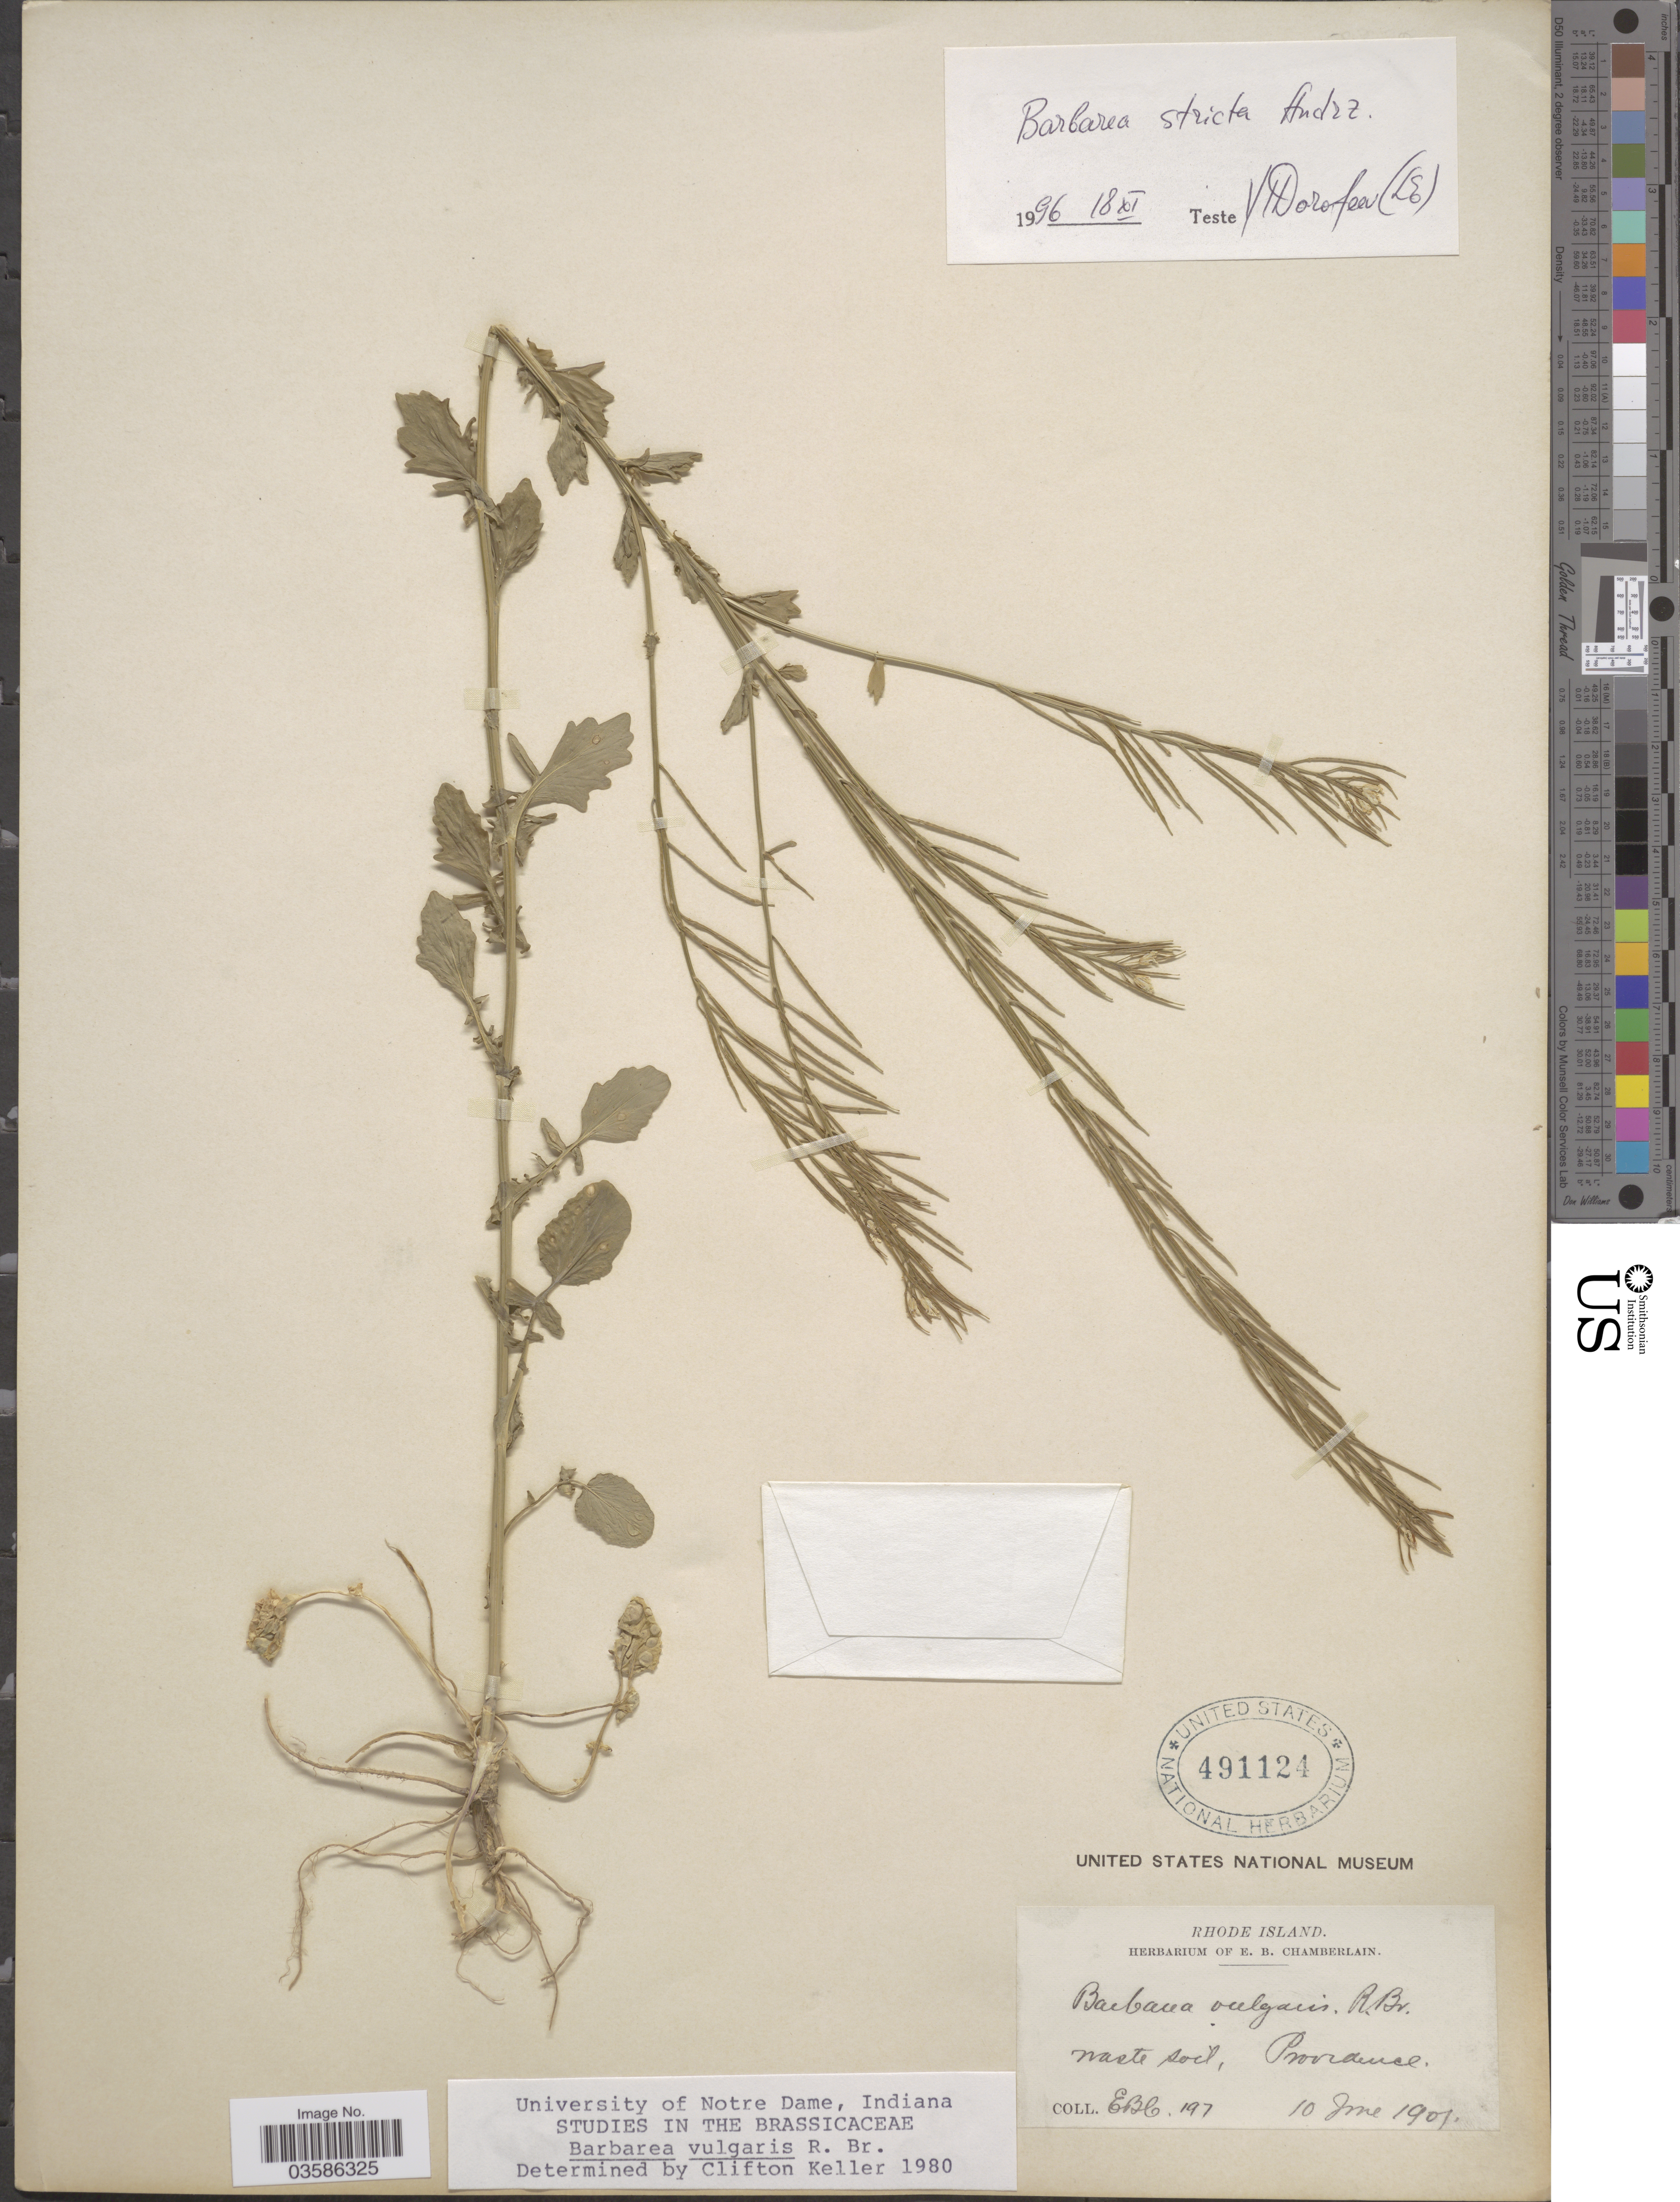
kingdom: Plantae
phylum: Tracheophyta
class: Magnoliopsida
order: Brassicales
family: Brassicaceae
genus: Barbarea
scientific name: Barbarea stricta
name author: Andrz.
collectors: E. Chamberlain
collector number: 197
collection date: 1901-06-10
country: United States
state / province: Rhode Island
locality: Providence.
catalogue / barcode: US 491124